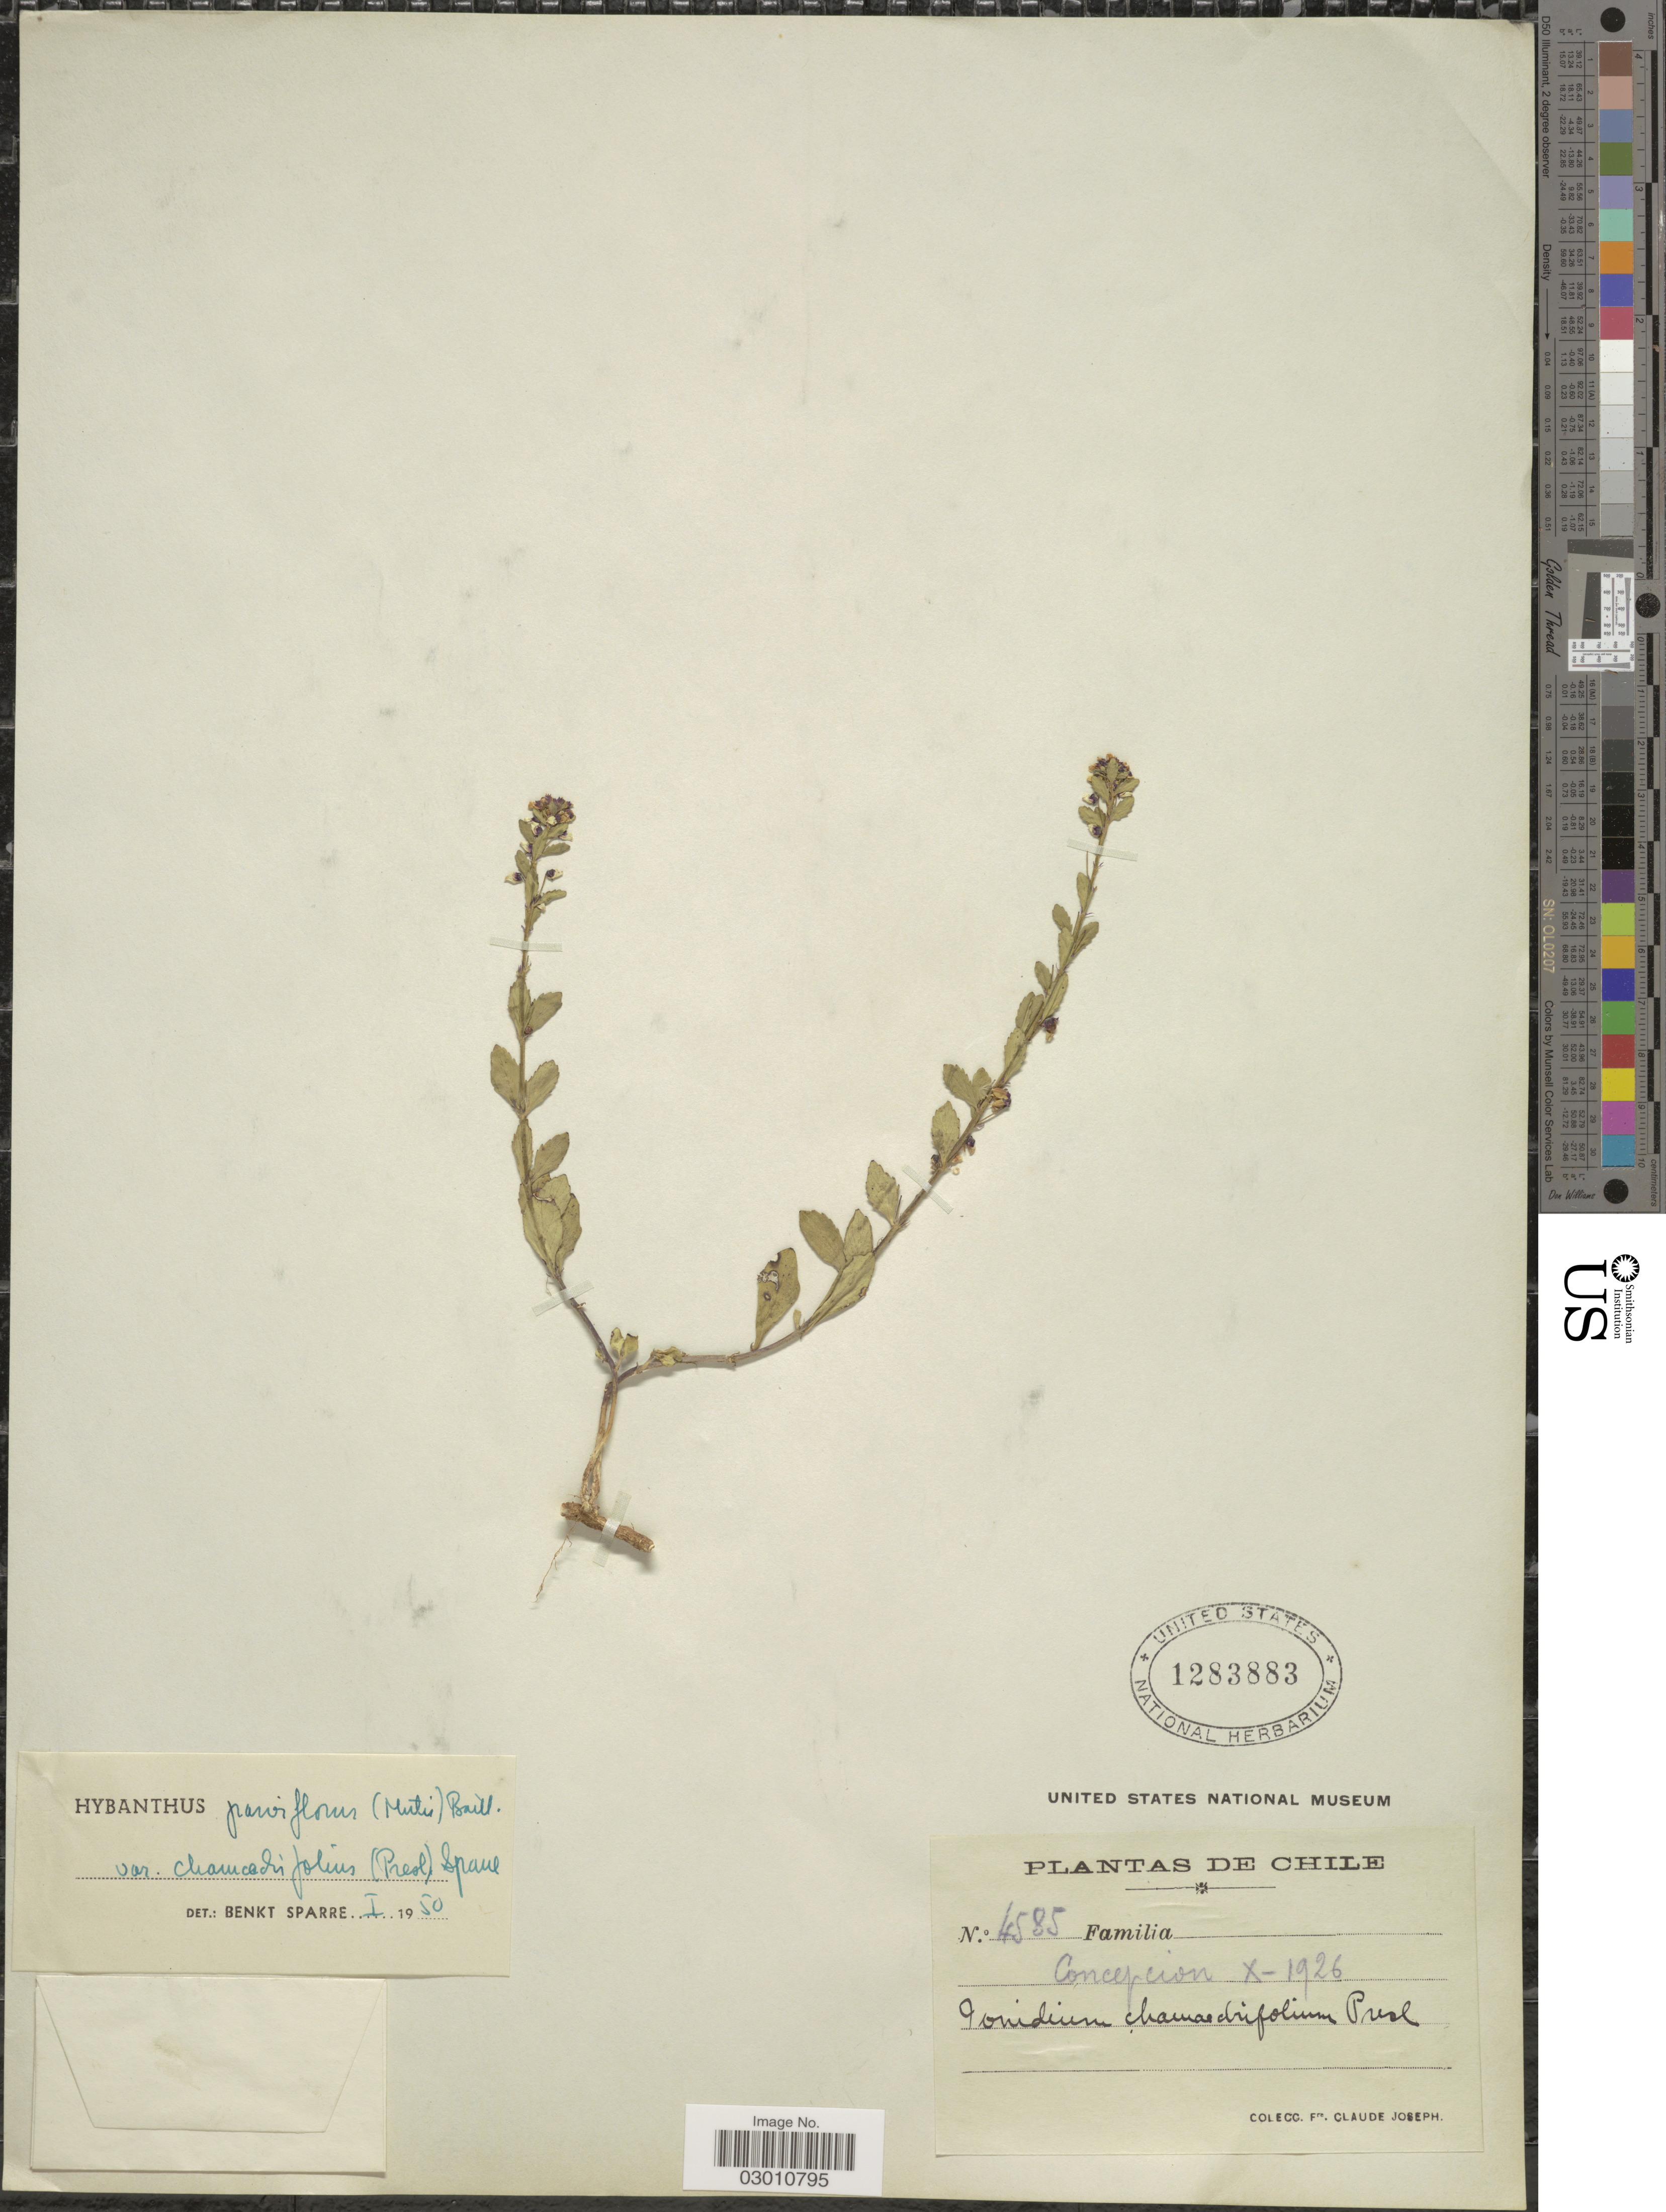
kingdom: Plantae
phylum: Tracheophyta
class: Magnoliopsida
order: Malpighiales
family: Violaceae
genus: Pombalia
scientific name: Pombalia parviflora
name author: (L. f.) Paula-Souza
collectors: Frere Claude Joseph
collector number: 4585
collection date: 1926-10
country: Paraguay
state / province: Concepcion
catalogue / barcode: US 1283883